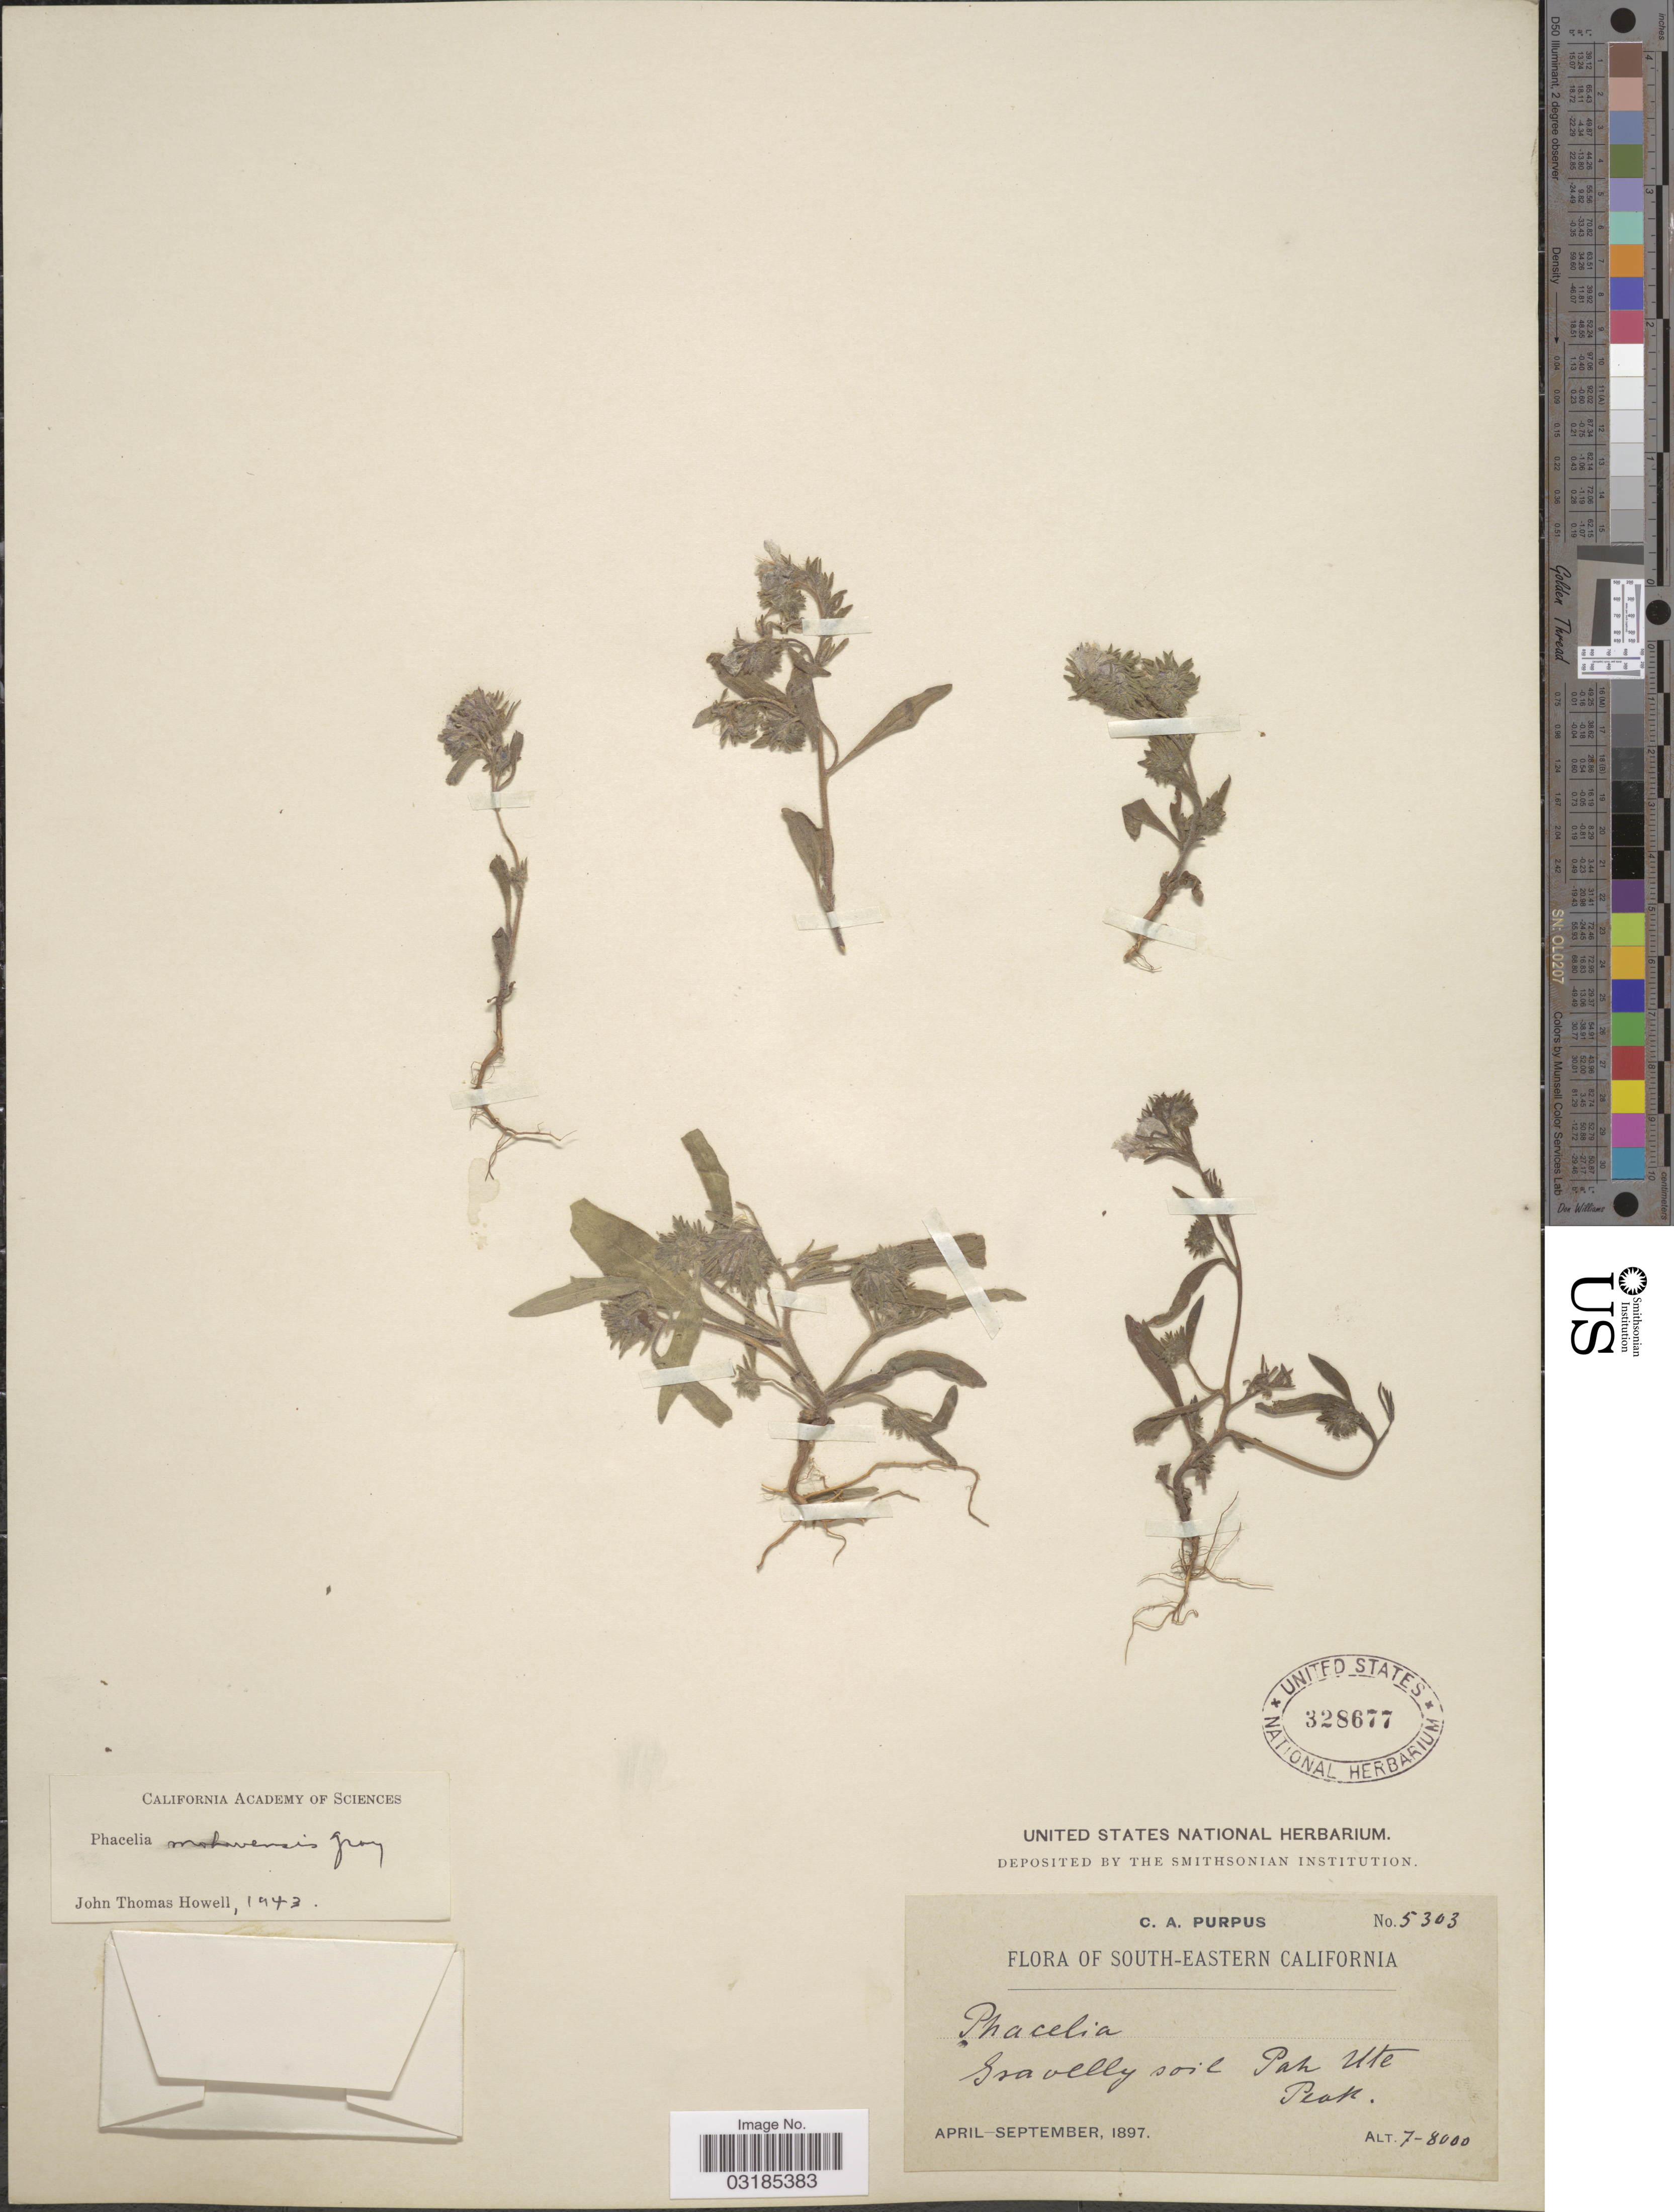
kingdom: Plantae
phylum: Tracheophyta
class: Magnoliopsida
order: Boraginales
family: Hydrophyllaceae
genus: Phacelia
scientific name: Phacelia mohavensis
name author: A. Gray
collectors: C. A. Purpus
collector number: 5303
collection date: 1897-04/1897-09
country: United States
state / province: California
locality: South-Eastern California. Pah Ute Peak.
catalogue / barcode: US 328677